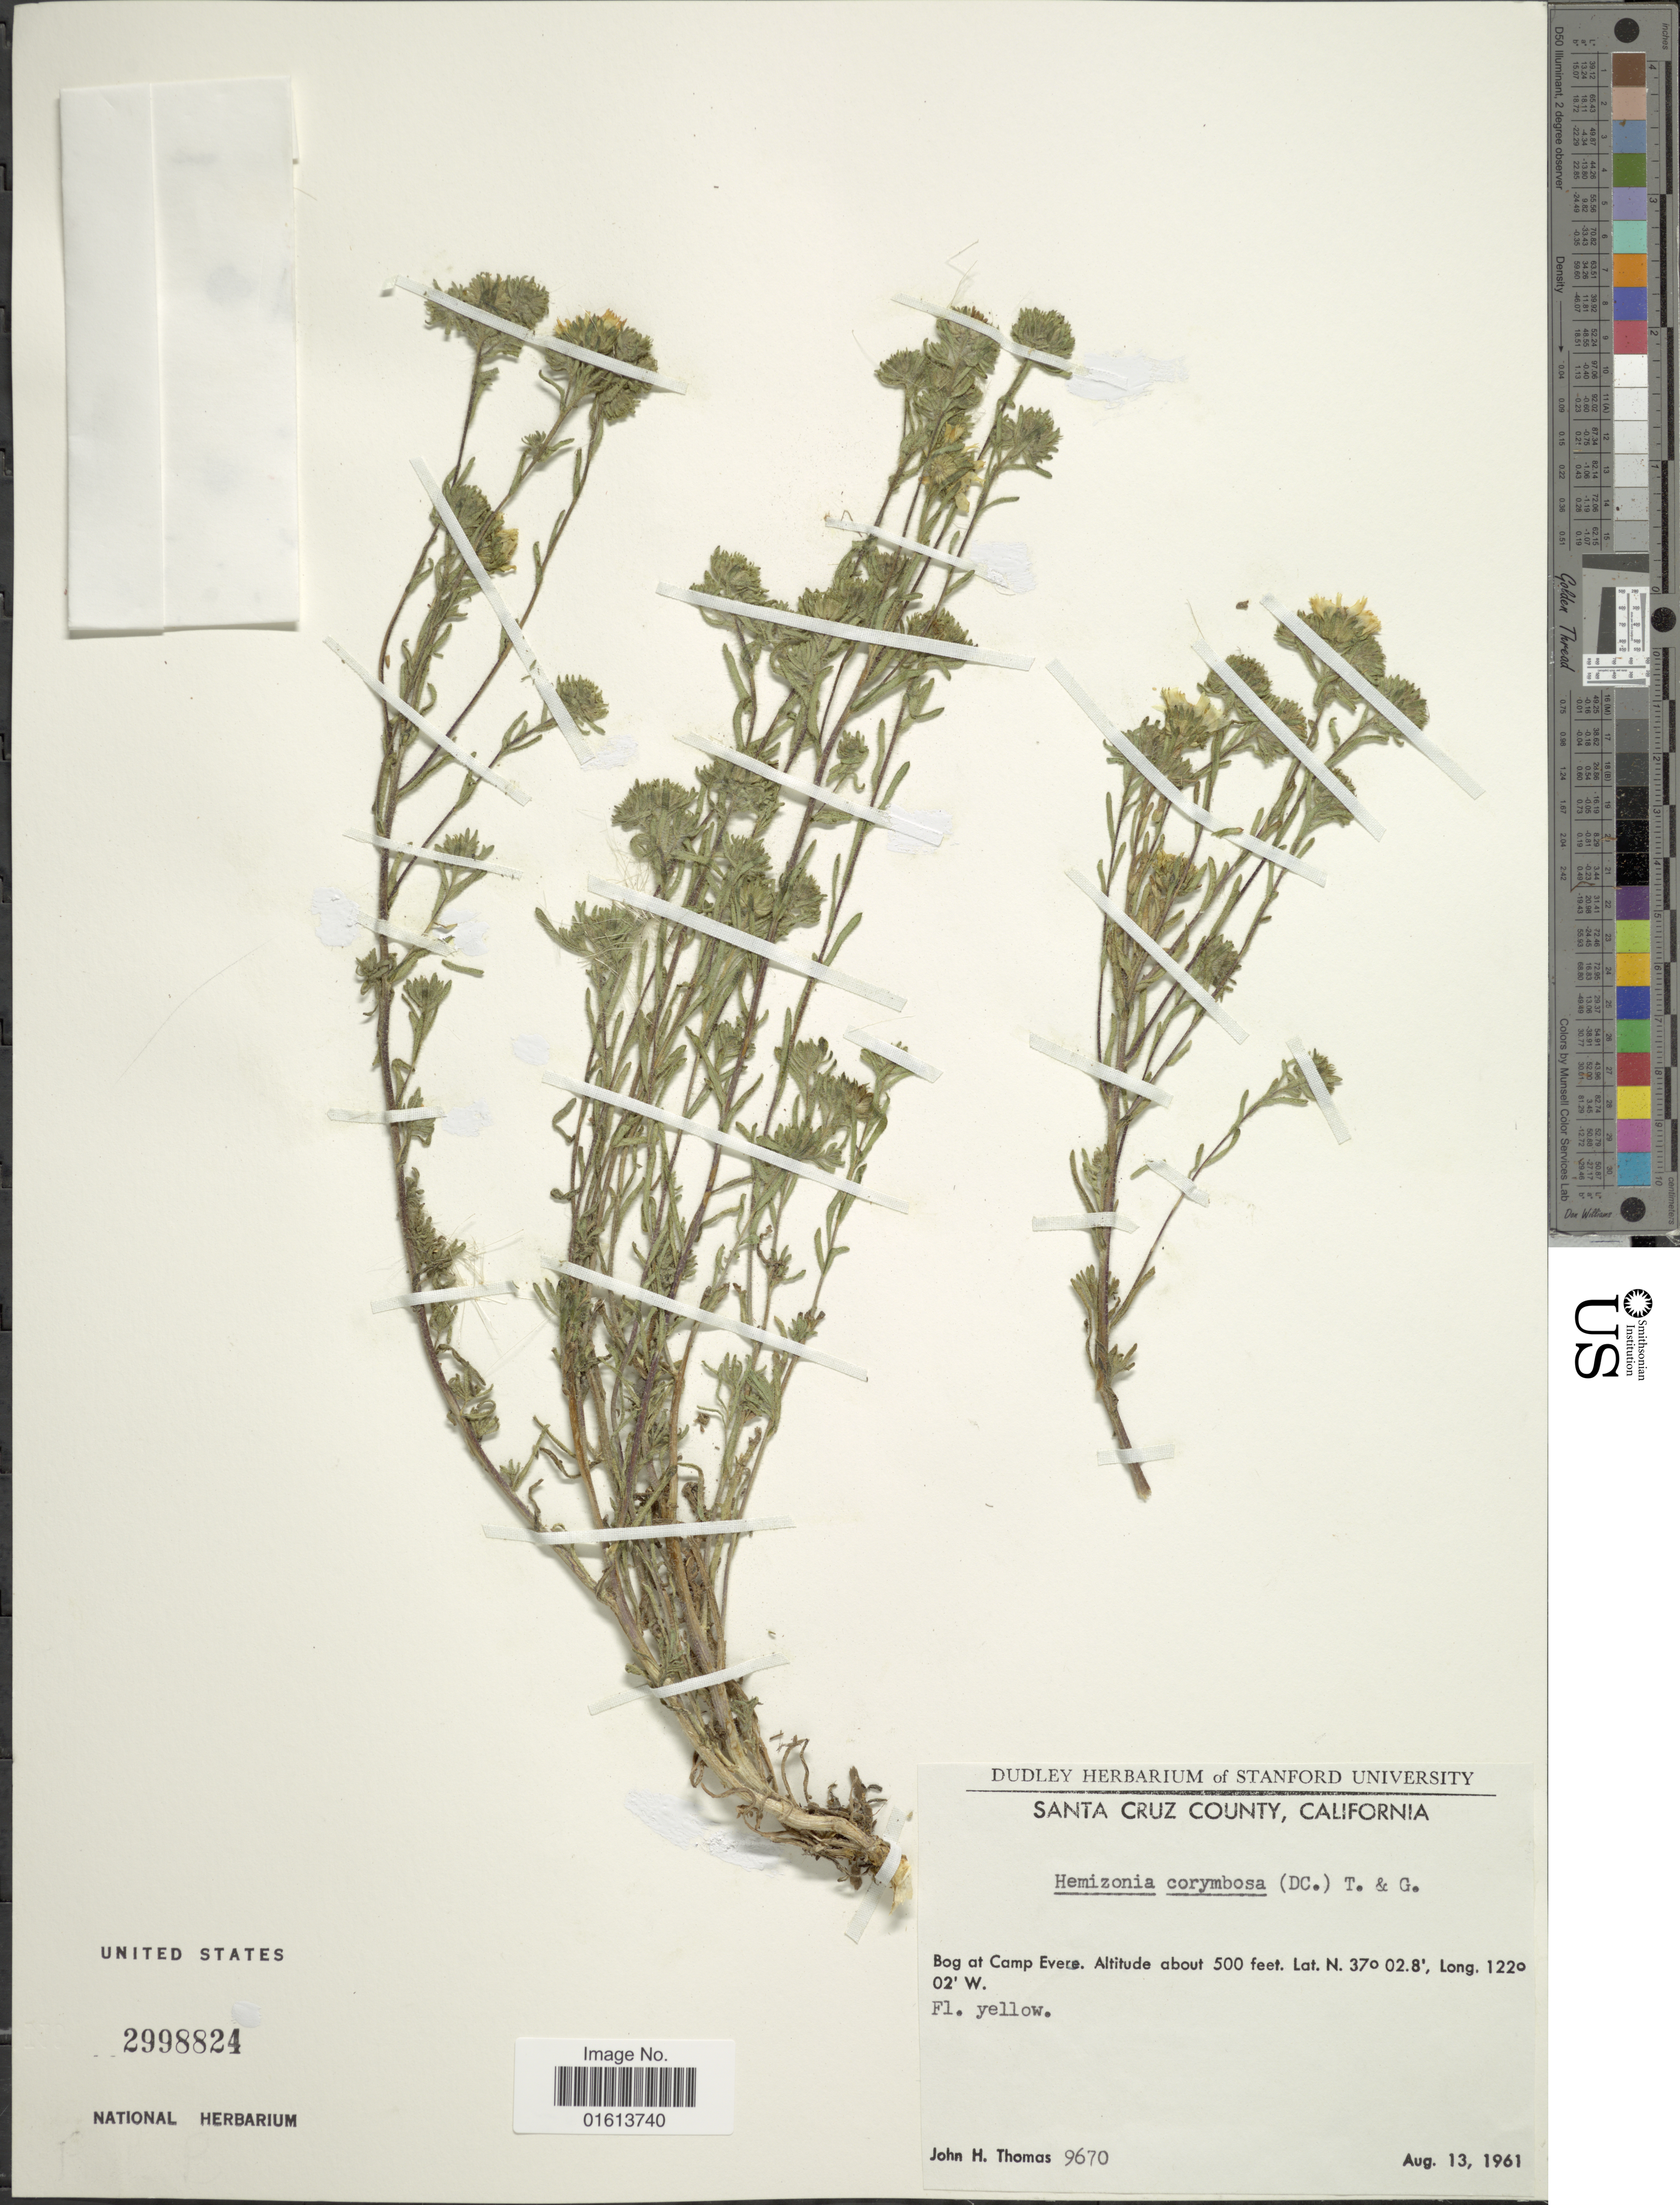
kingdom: Plantae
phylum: Tracheophyta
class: Magnoliopsida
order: Asterales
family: Asteraceae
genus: Deinandra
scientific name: Deinandra corymbosa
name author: (DC.) B.G. Baldwin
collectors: J. H. Thomas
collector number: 9670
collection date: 1961-08-13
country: United States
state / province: California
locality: California. Santa Cruz, California. Bog at Camp Evere.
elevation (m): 152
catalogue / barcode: US 2998824